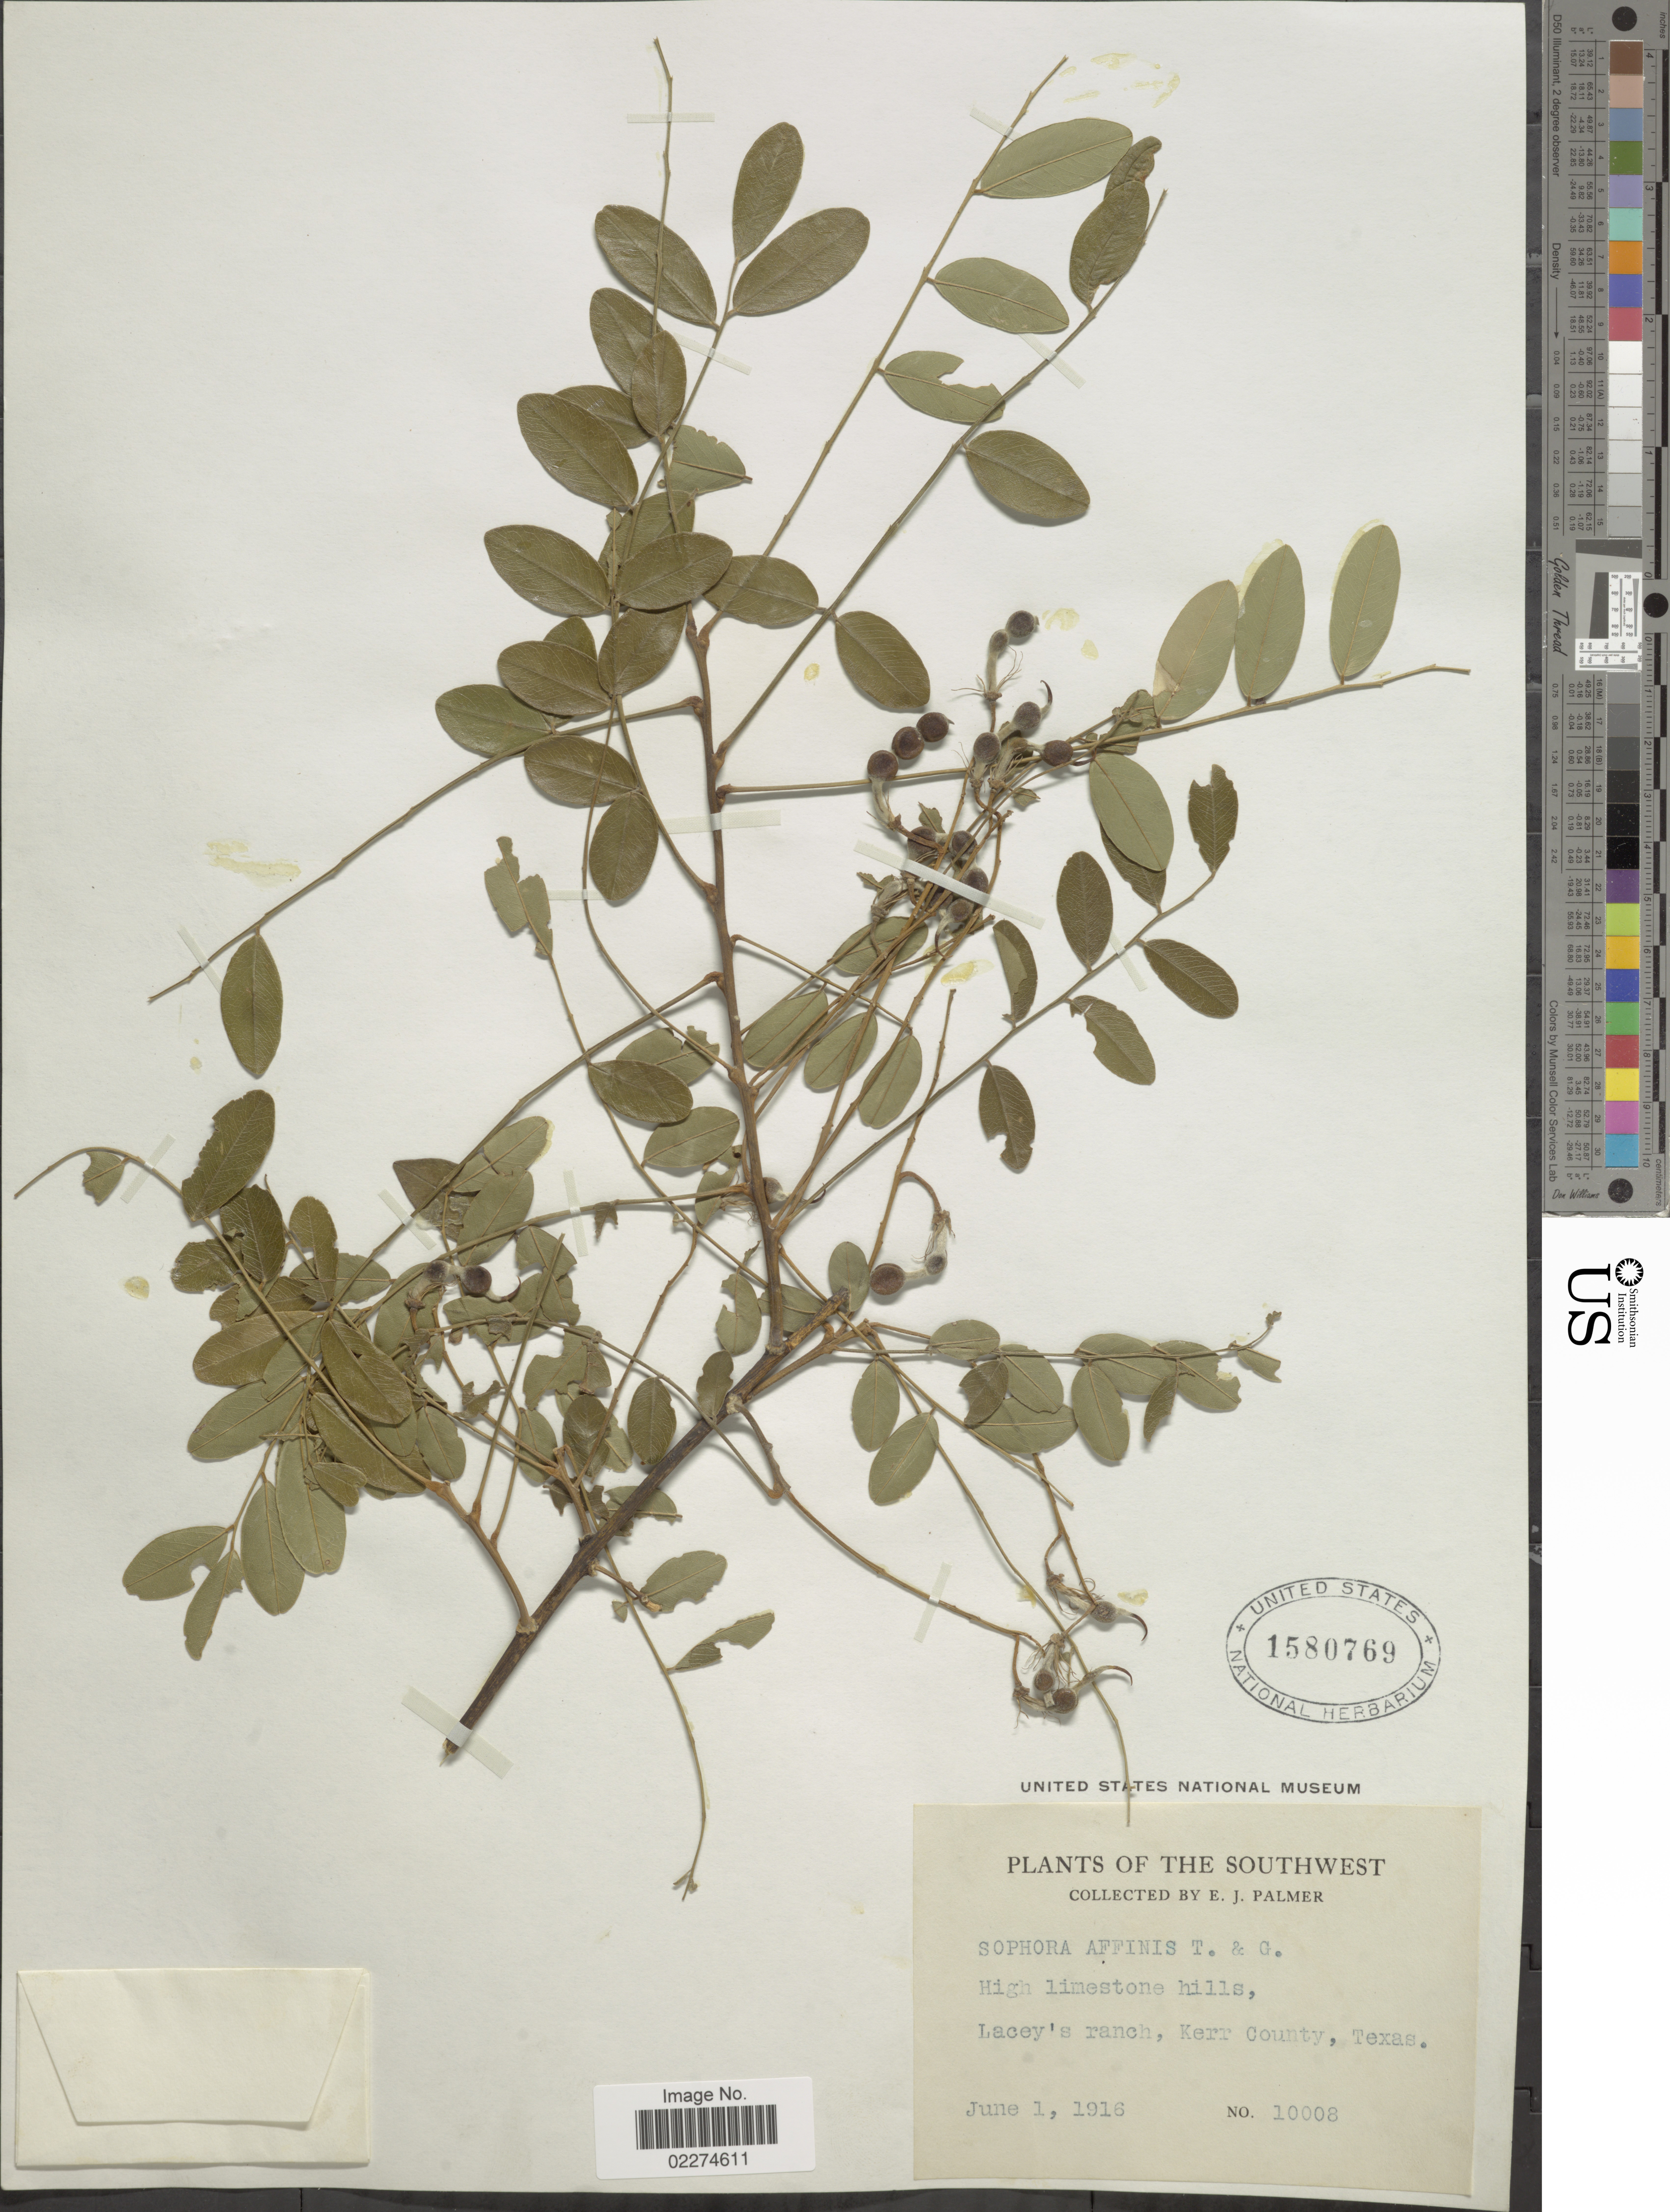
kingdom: Plantae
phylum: Tracheophyta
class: Magnoliopsida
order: Fabales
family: Fabaceae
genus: Sophora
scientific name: Sophora affinis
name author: Torr. & A. Gray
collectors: E. J. Palmer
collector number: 10008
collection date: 1916-06-01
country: United States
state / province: Texas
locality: The Southwest, Lacey's ranch, Kerr County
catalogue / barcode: US 1580769